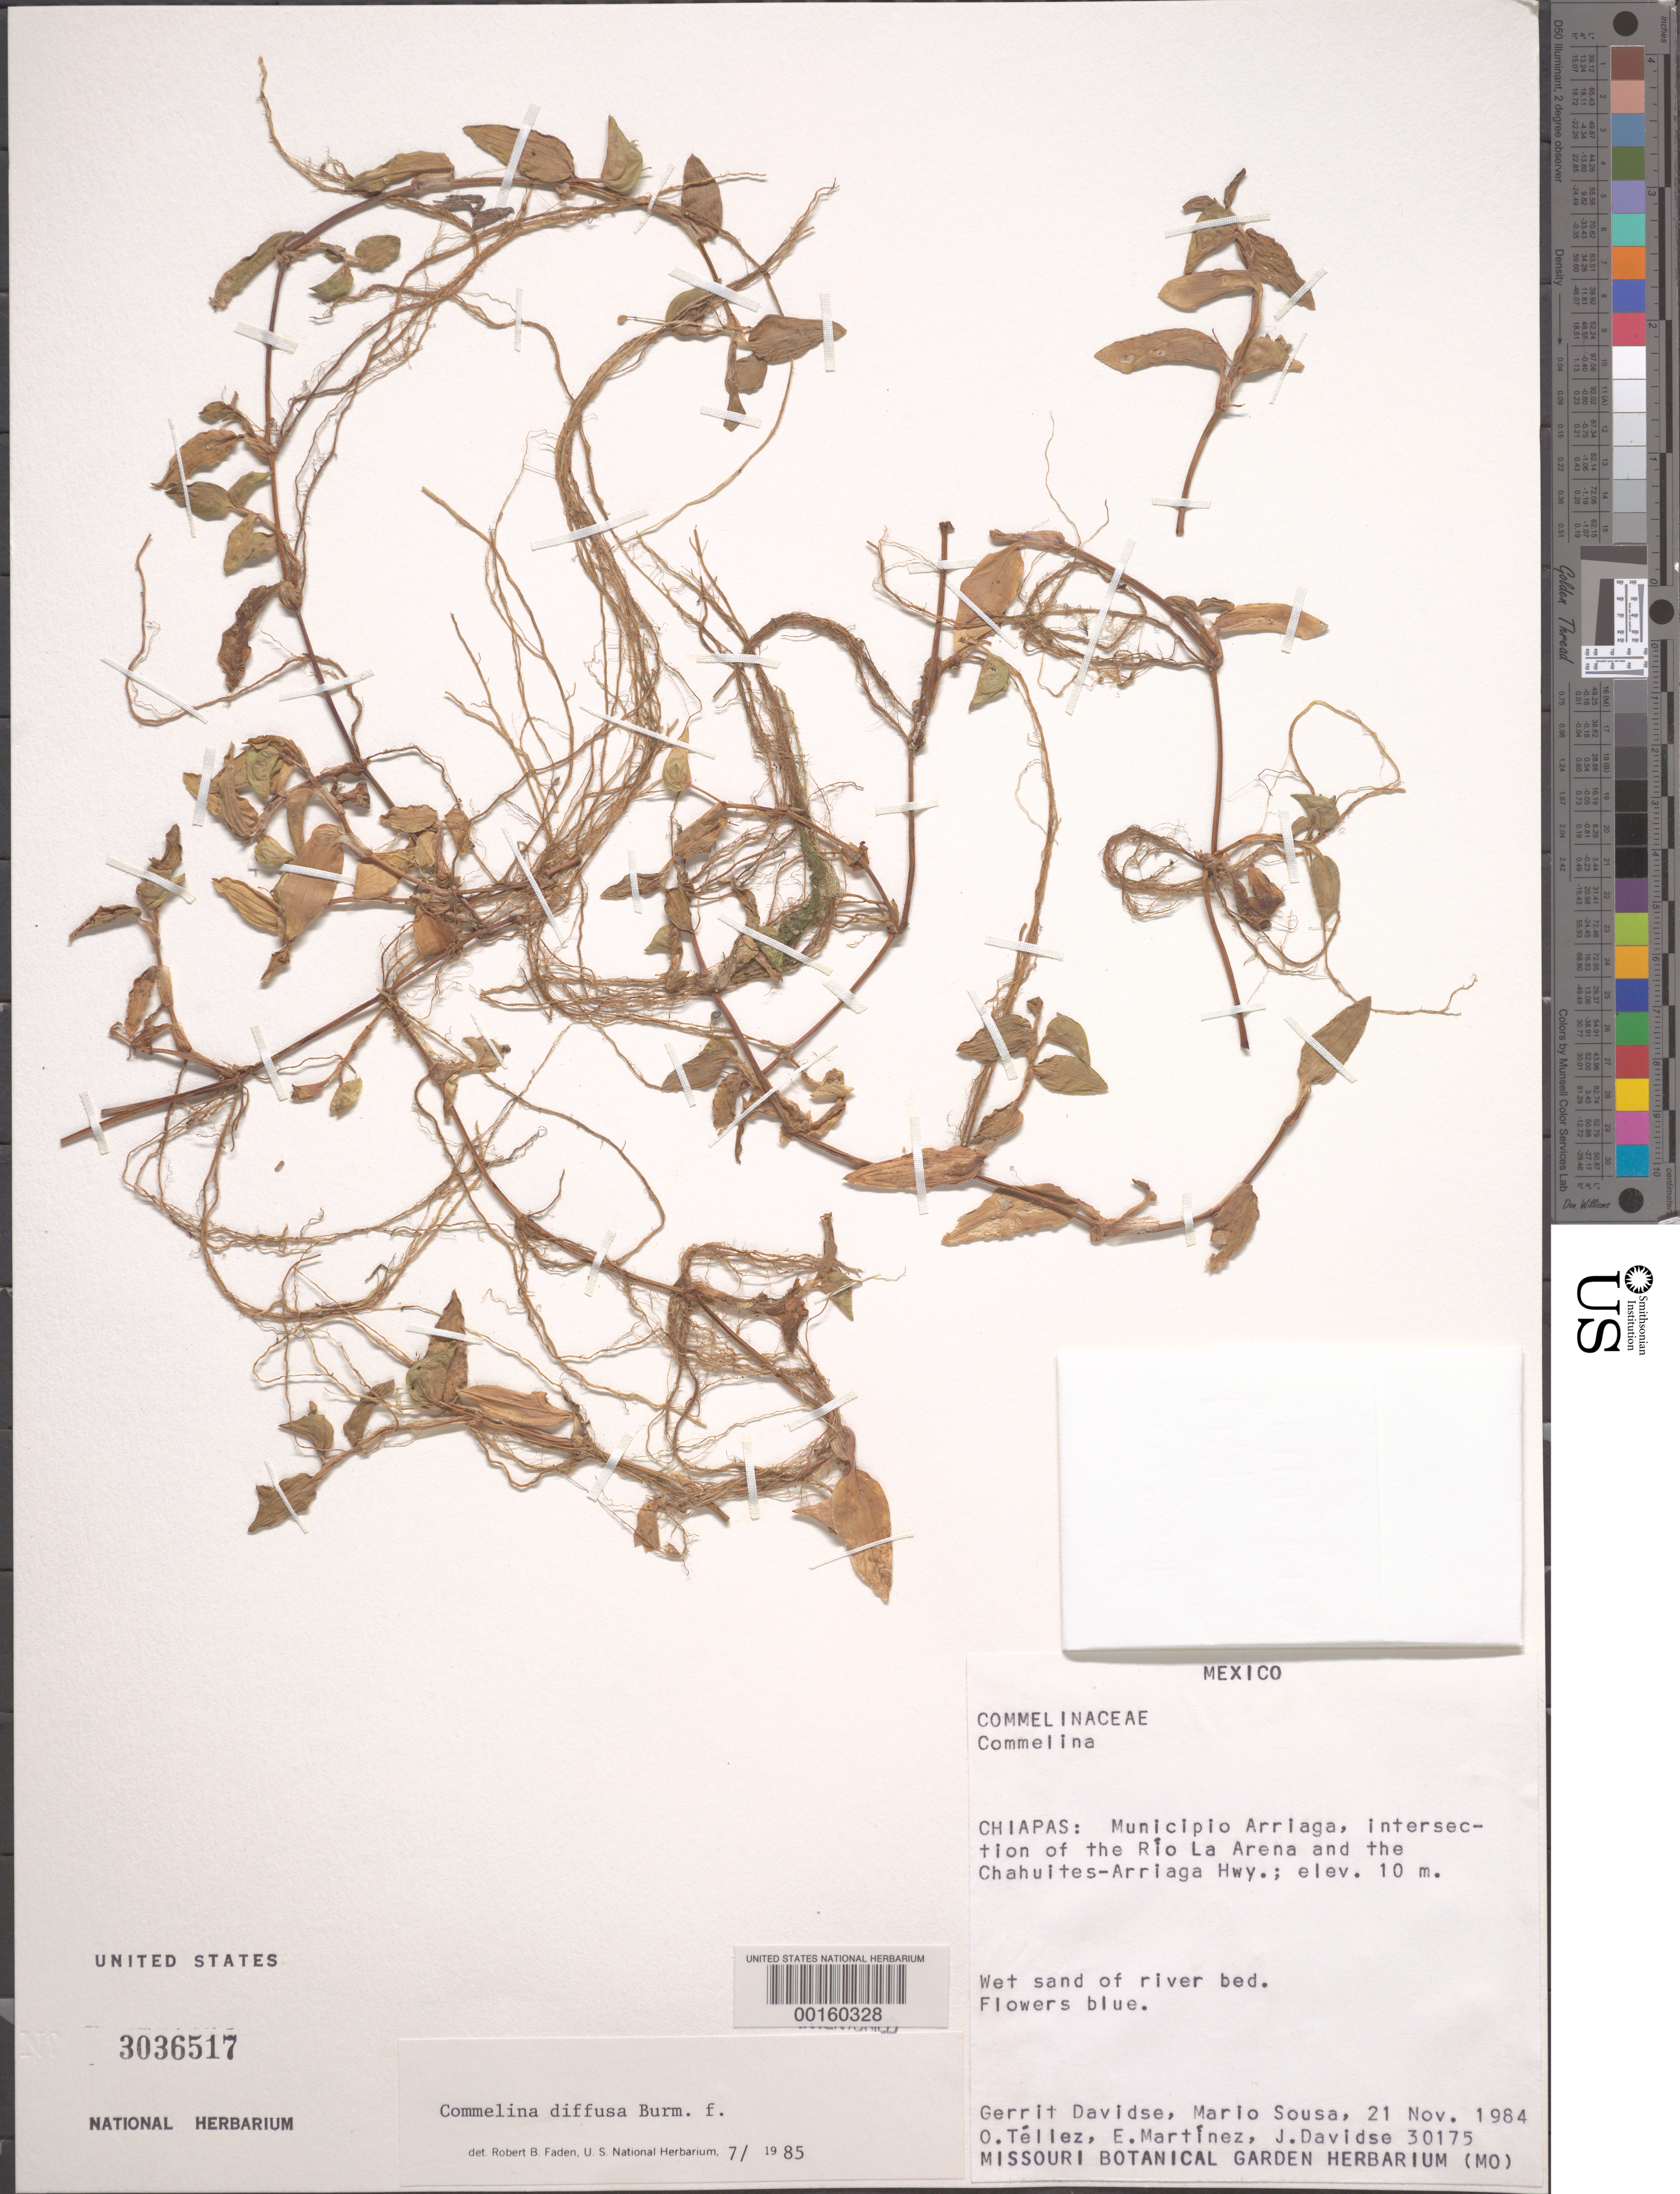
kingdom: Plantae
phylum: Tracheophyta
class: Liliopsida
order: Commelinales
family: Commelinaceae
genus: Commelina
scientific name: Commelina diffusa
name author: Burm. f.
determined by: Faden, Robert B., (US), Smithsonian Institution - National Museum of Natural History (UNITED STATES)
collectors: G. Davidse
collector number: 30175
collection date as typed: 21 Nov 1984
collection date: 1984-11-21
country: Mexico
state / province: Chiapas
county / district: Arriaga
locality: Intersection of Rio La Arena and Chahuites-Arriaga Hwy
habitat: Wet sand, riverbed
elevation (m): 10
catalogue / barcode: US 3036517